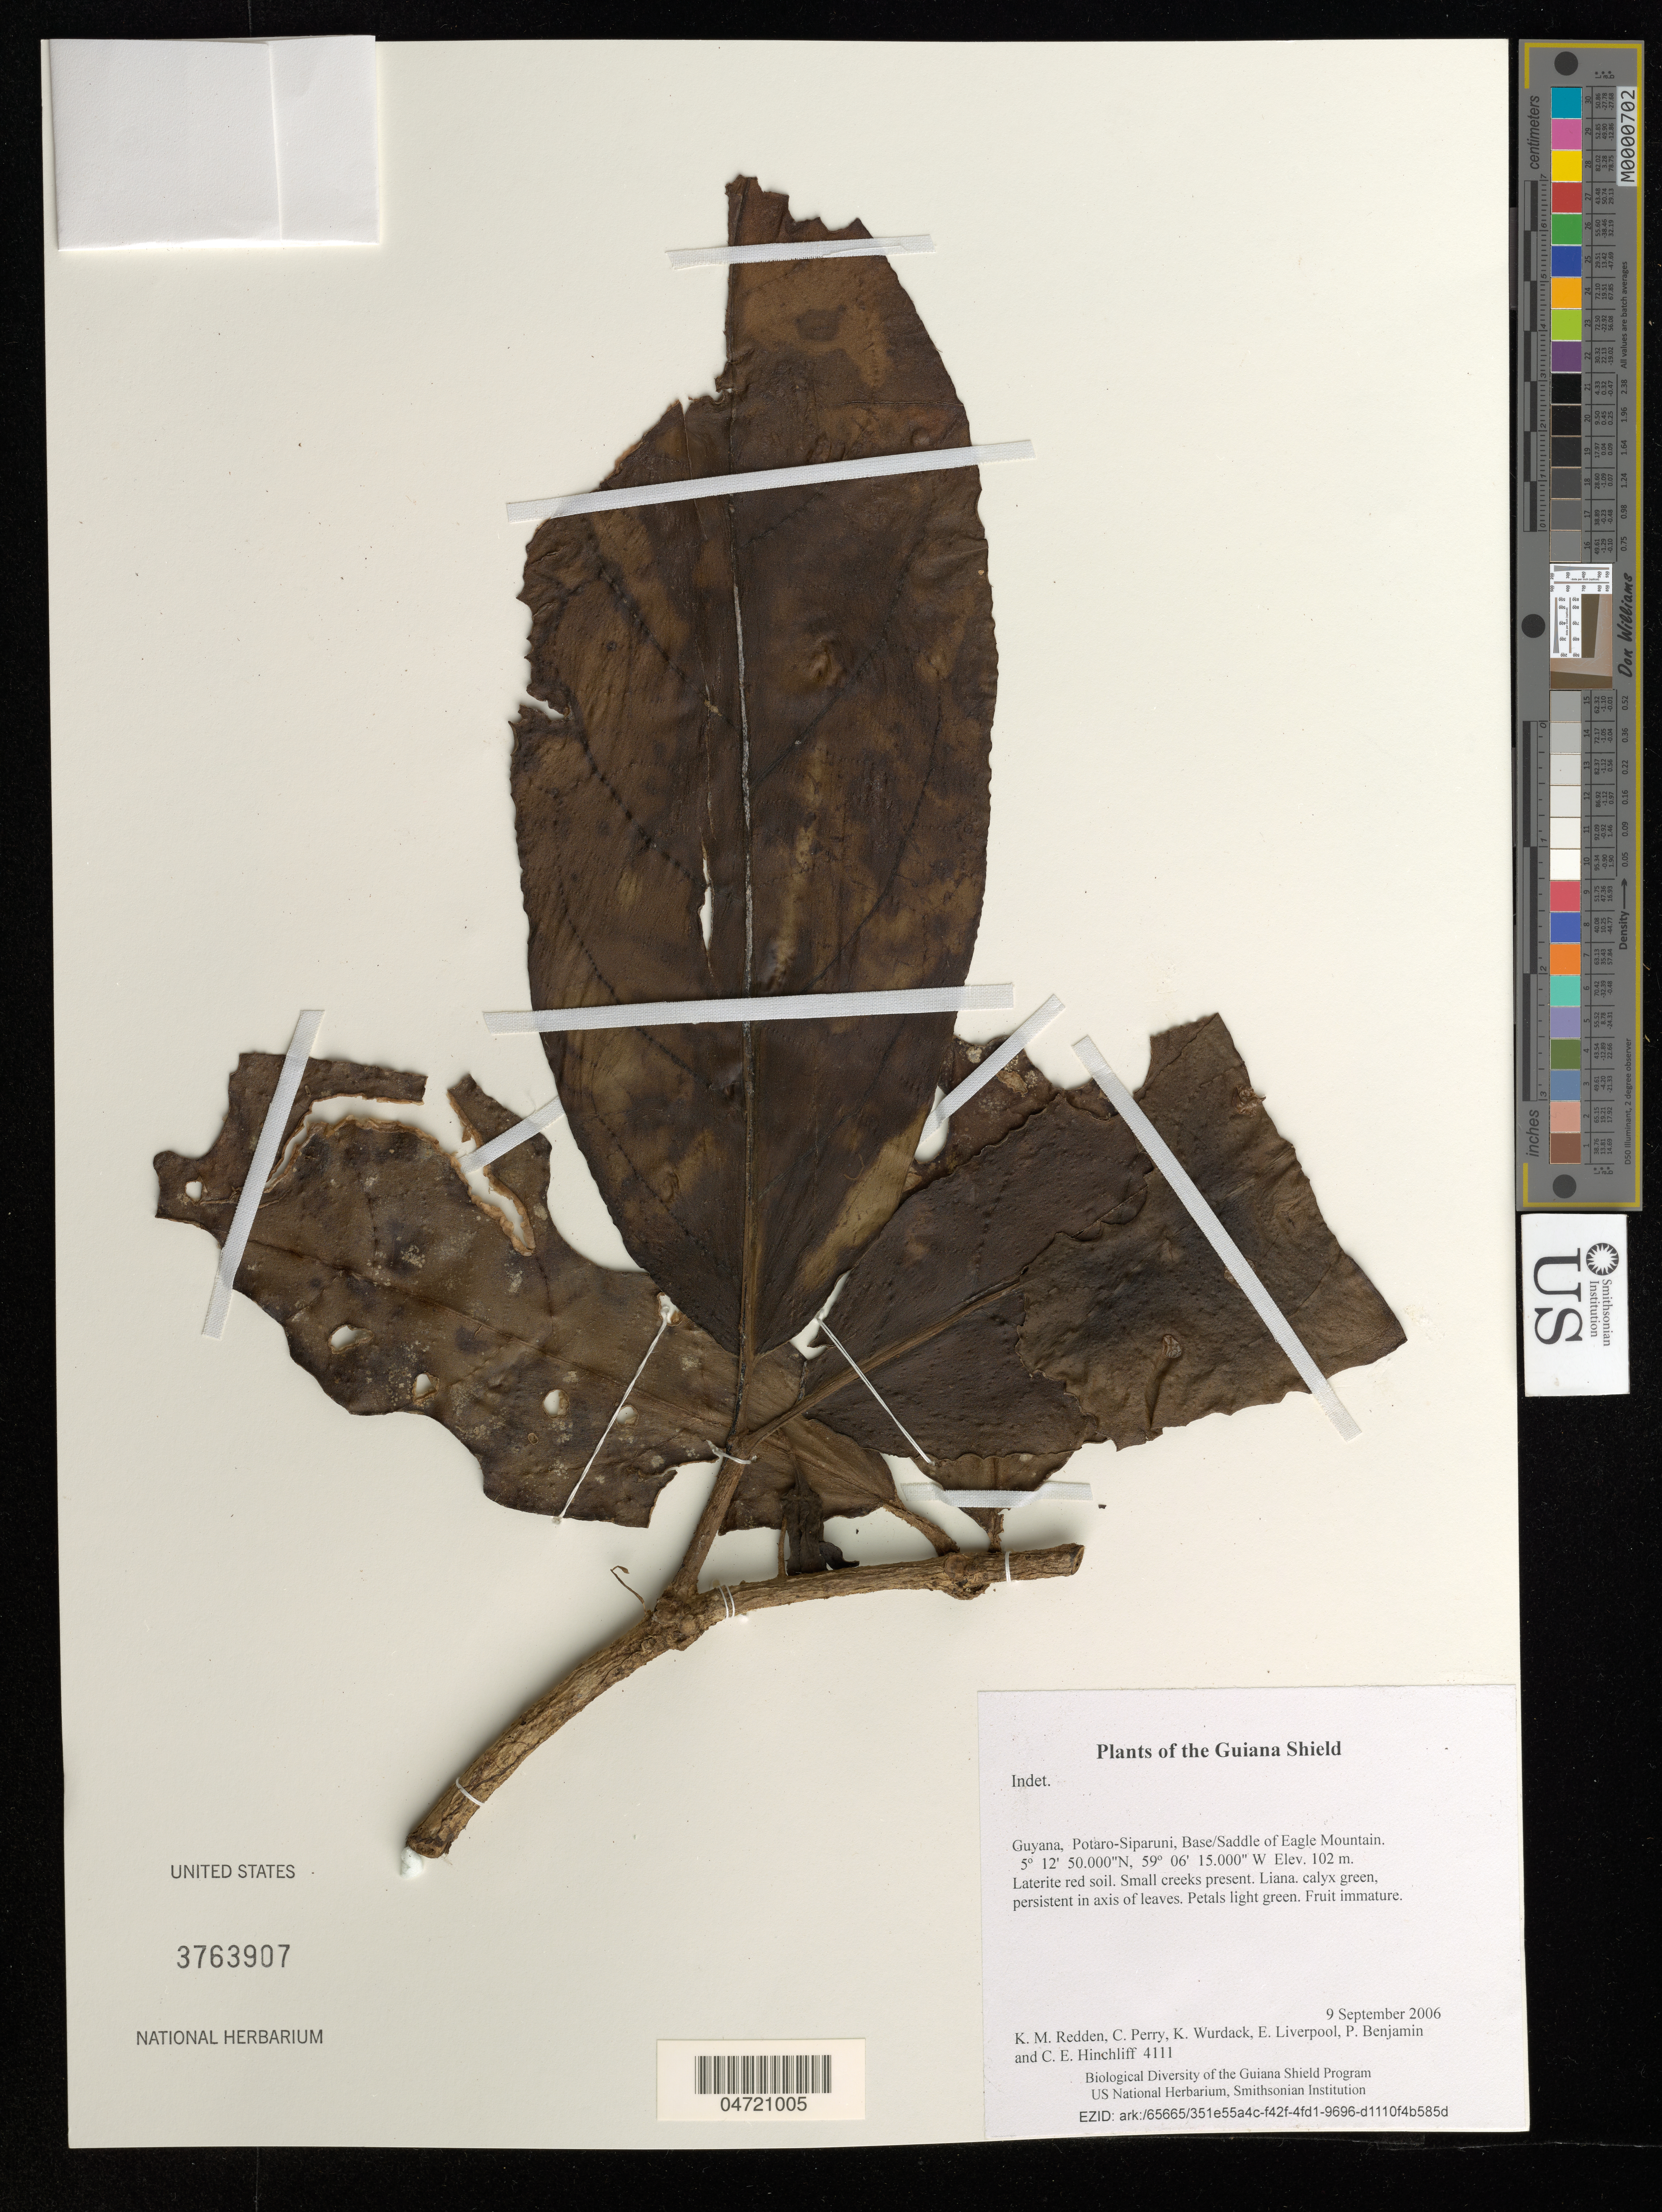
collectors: K. M. Redden, C. Perry, K. Wurdack, E. Liverpool, P. Benjamin & C. E. Hinchliff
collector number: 4111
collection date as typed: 9 September 2006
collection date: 2006-09-09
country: Guyana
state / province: Potaro-Siparuni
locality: Base/Saddle of Eagle Mountain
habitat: Laterite red soil. Small creeks present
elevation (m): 102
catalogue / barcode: US 3763907